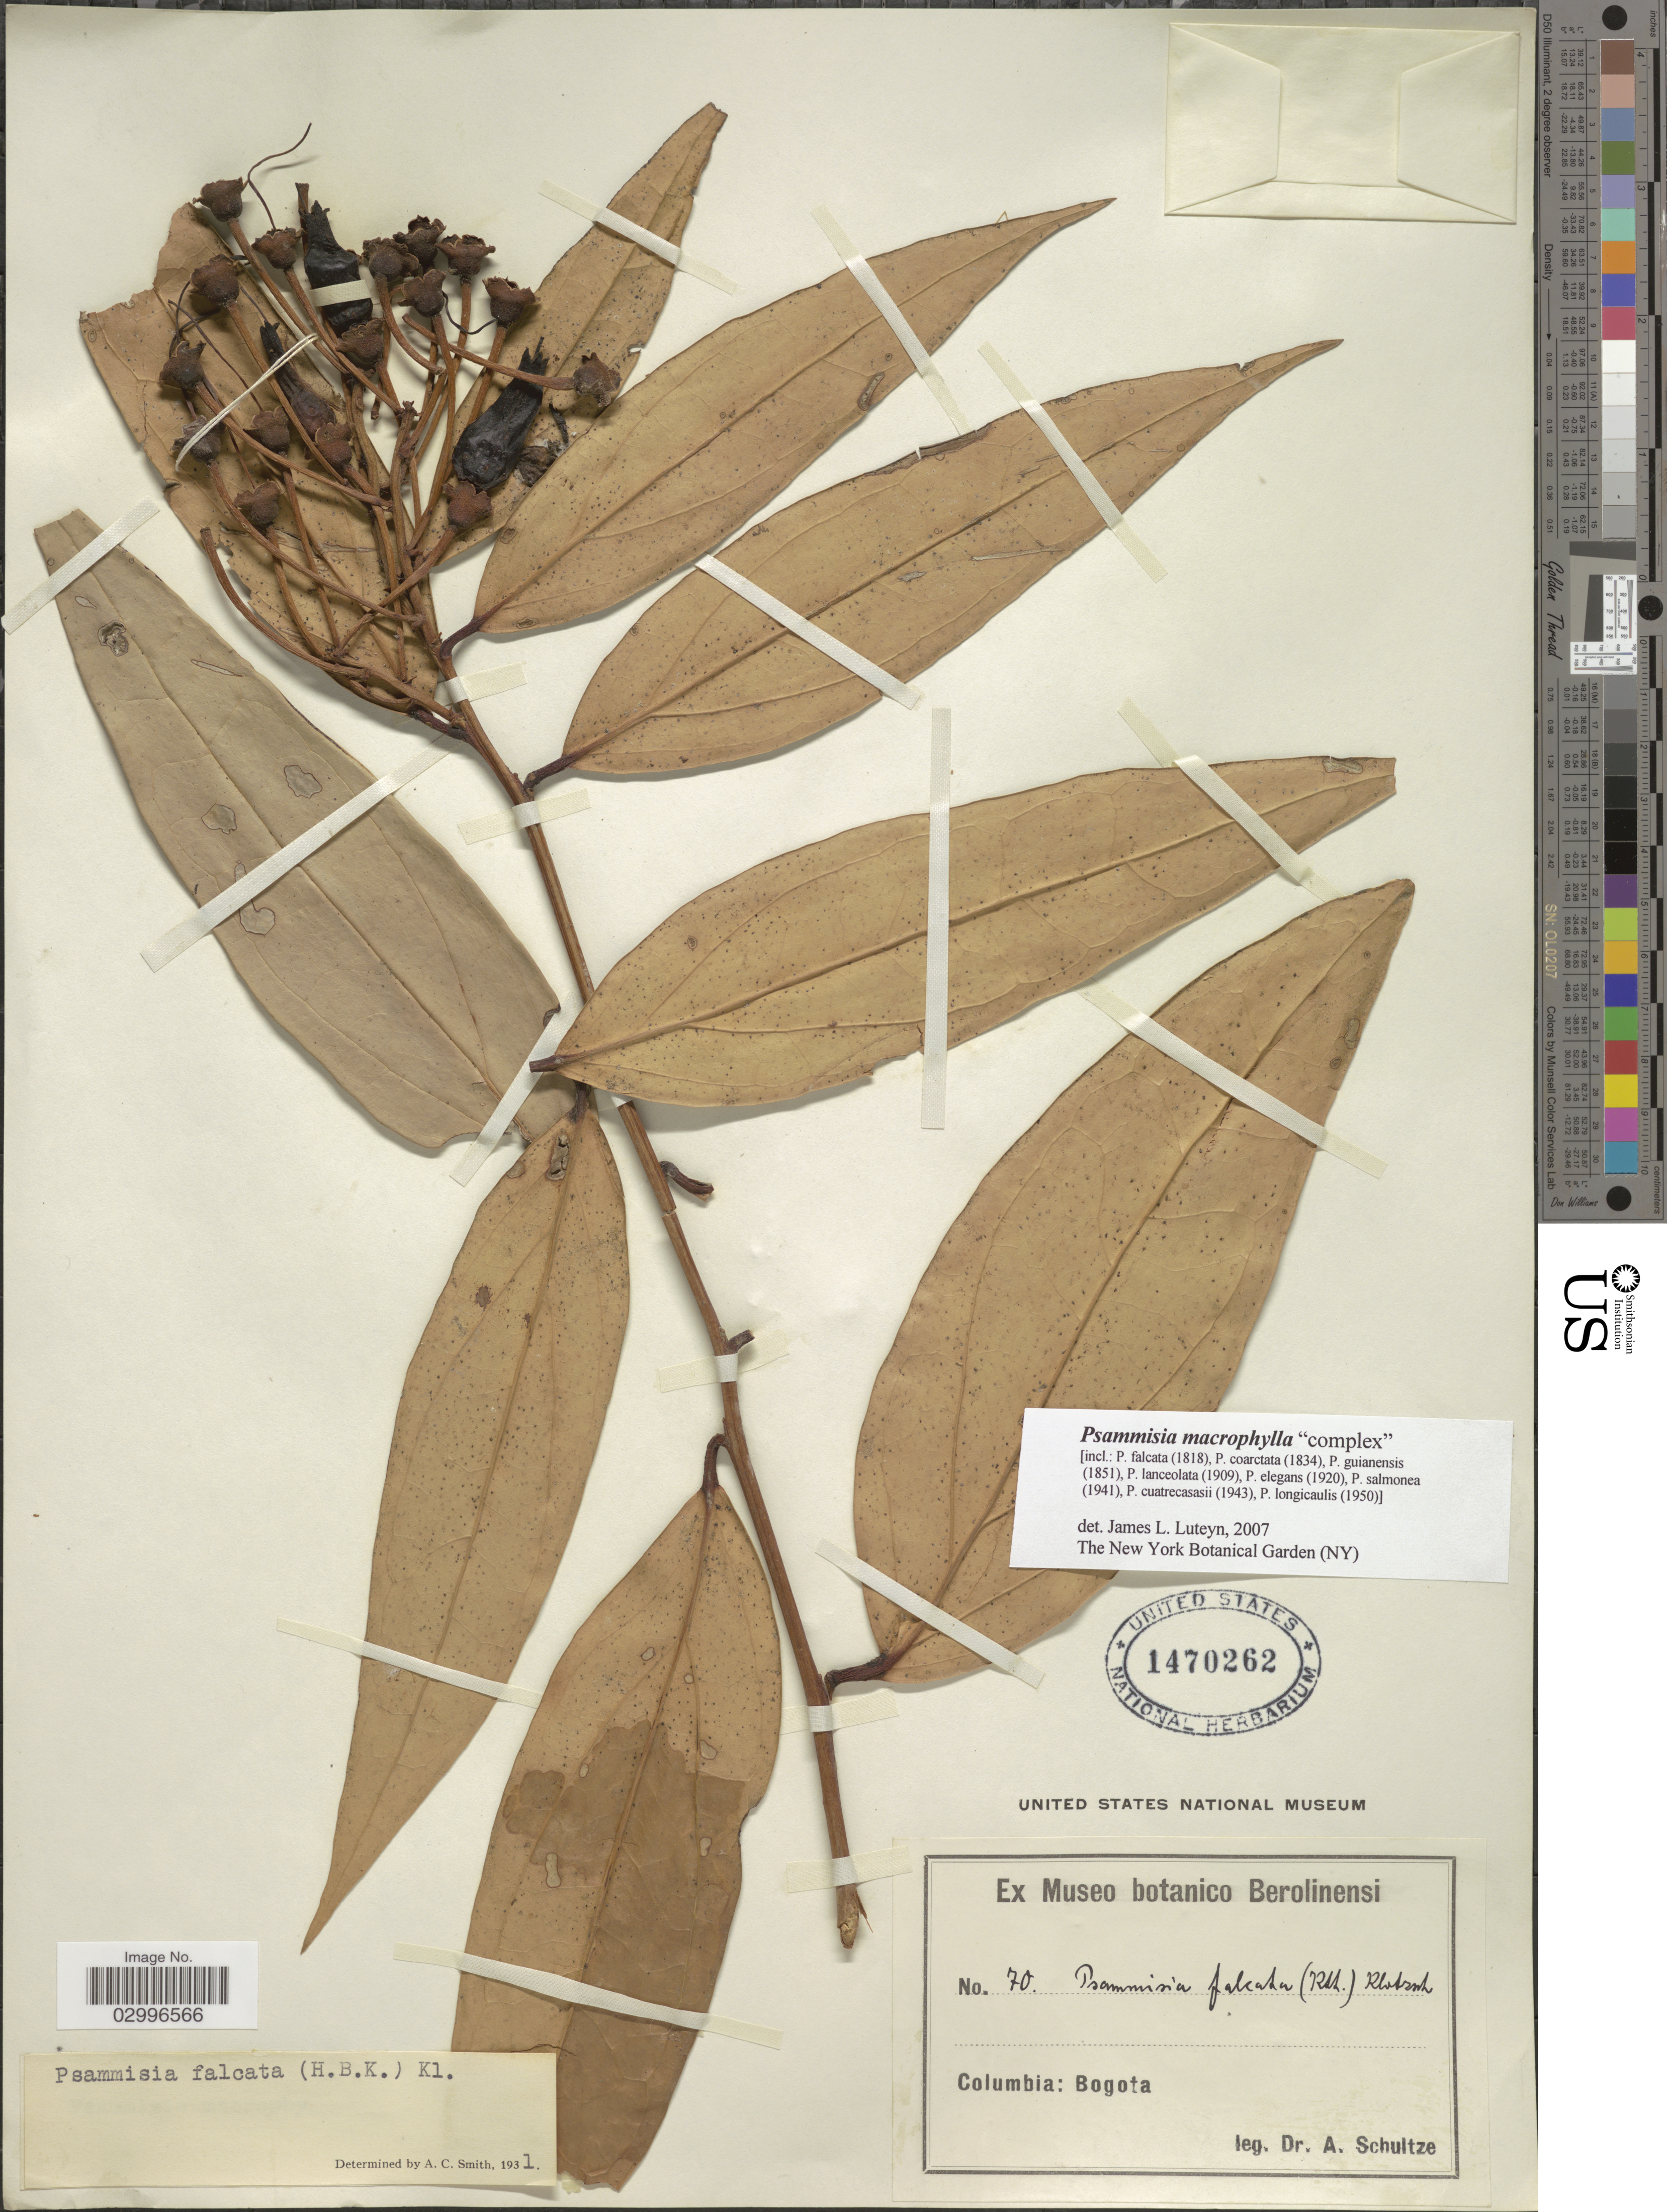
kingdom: Plantae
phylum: Tracheophyta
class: Magnoliopsida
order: Ericales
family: Ericaceae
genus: Psammisia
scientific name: Psammisia macrophylla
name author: (Kunth) Klotzsch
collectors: A. Schultze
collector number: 70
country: Colombia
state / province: Bogota D.C.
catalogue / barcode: US 1470262